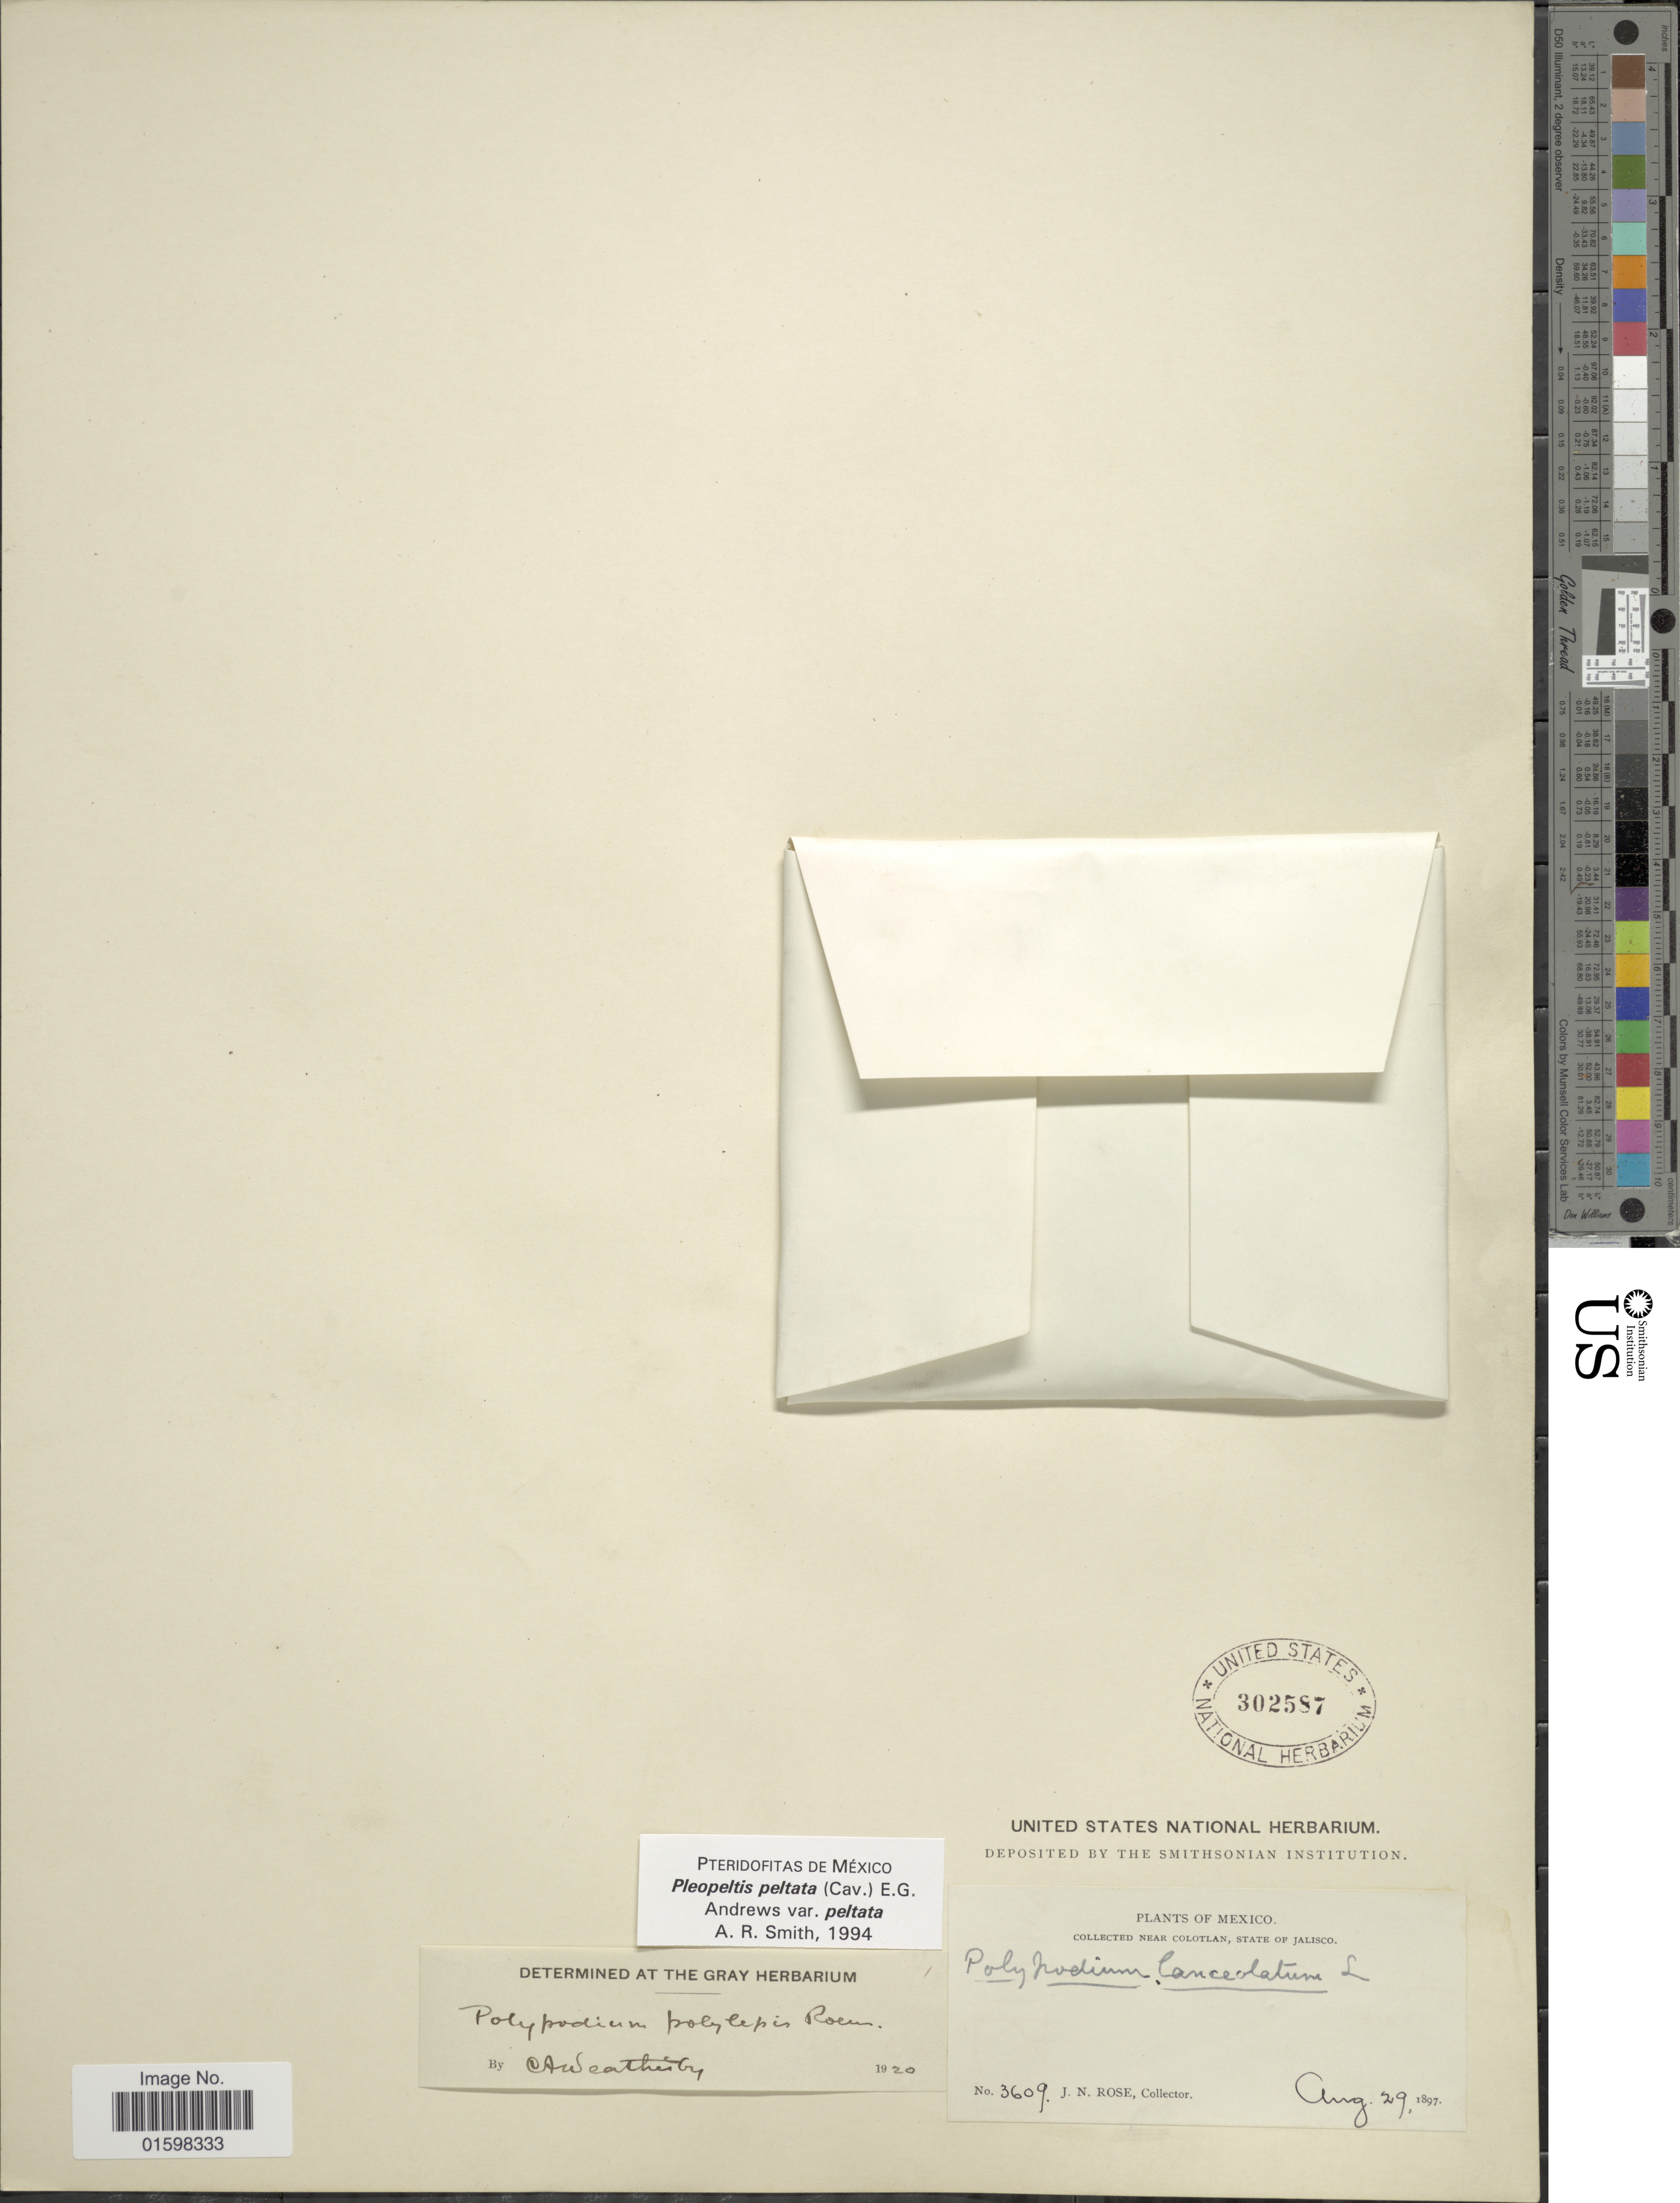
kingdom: Plantae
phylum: Tracheophyta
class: Polypodiopsida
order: Polypodiales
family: Polypodiaceae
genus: Pleopeltis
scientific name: Pleopeltis polylepis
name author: (Roem. ex Kunze) T. Moore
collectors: J. N. Rose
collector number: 3609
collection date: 1897-08-29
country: Mexico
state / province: Jalisco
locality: Near Colotlan, State of Jalisco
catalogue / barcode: US 302587